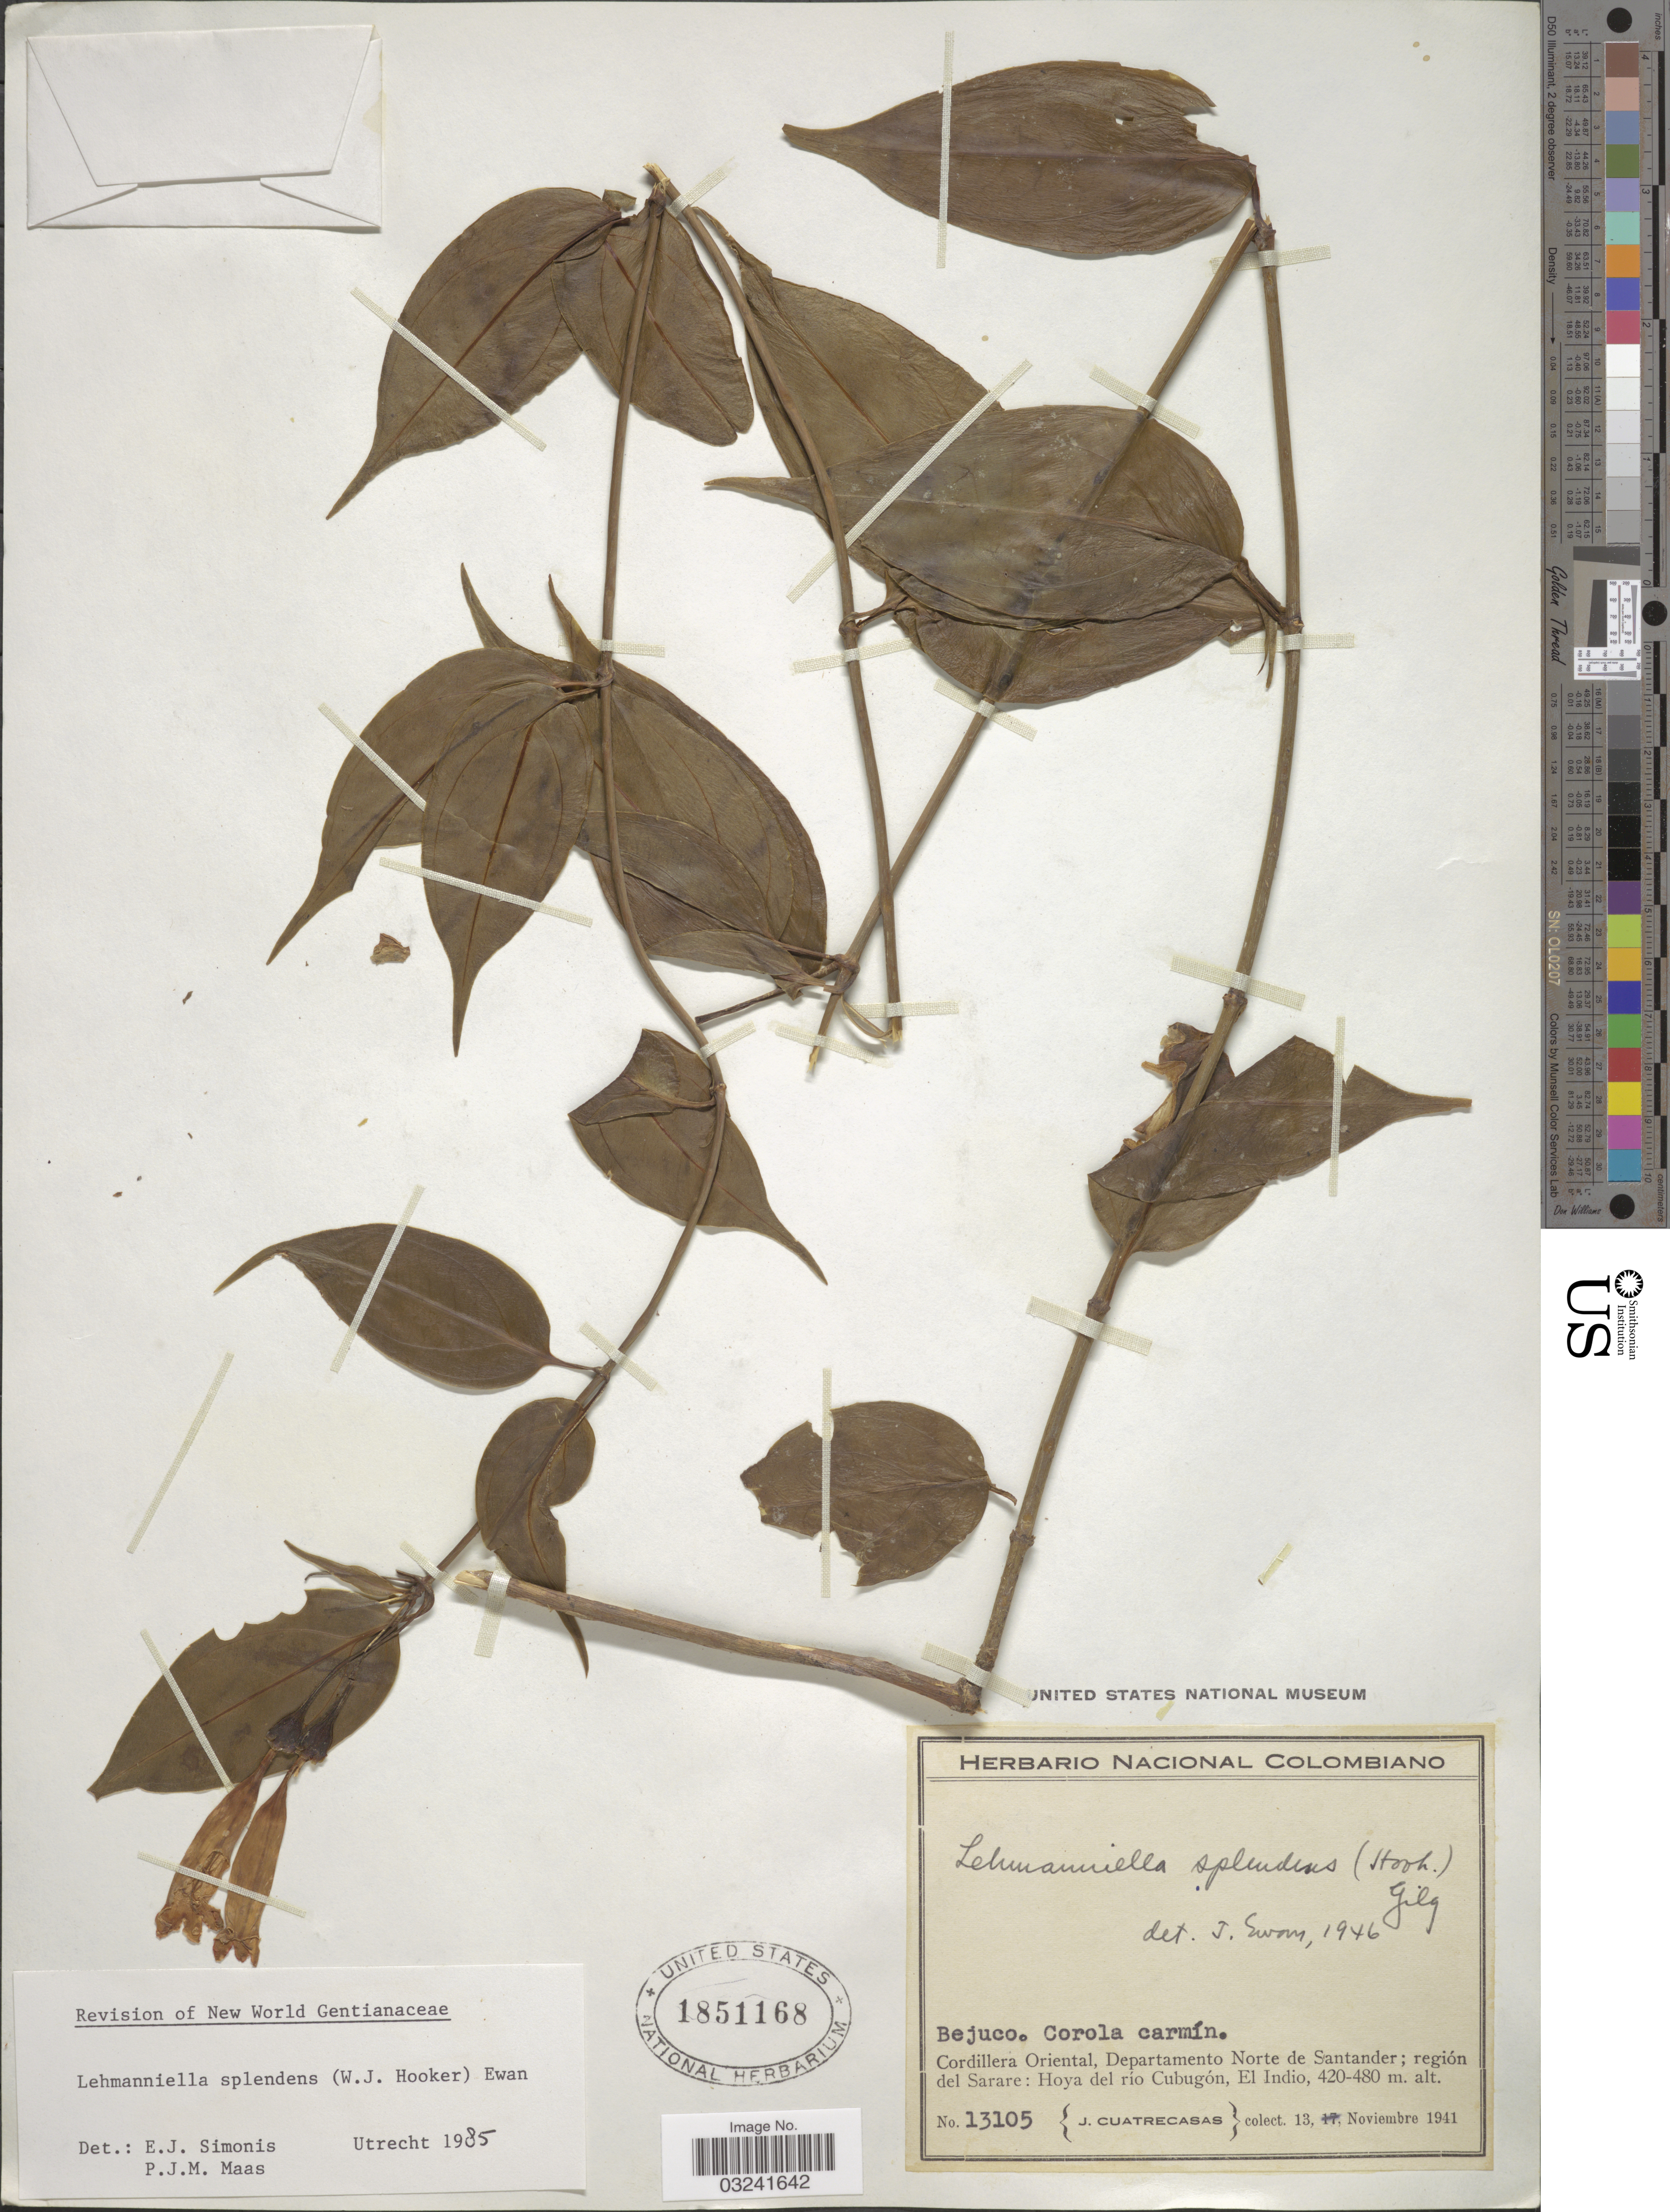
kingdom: Plantae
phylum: Tracheophyta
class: Magnoliopsida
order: Gentianales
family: Gentianaceae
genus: Lehmanniella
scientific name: Lehmanniella splendens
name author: (Hook.) Ewan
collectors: J. Cuatrecasas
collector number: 13105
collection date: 1941-11-13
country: Colombia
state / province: Norte de Santander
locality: Cordillera Oriental, Departamento Norte de Santander; región del Sarare: Hoya del río Cubugón, El Indio.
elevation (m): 420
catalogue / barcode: US 1851168